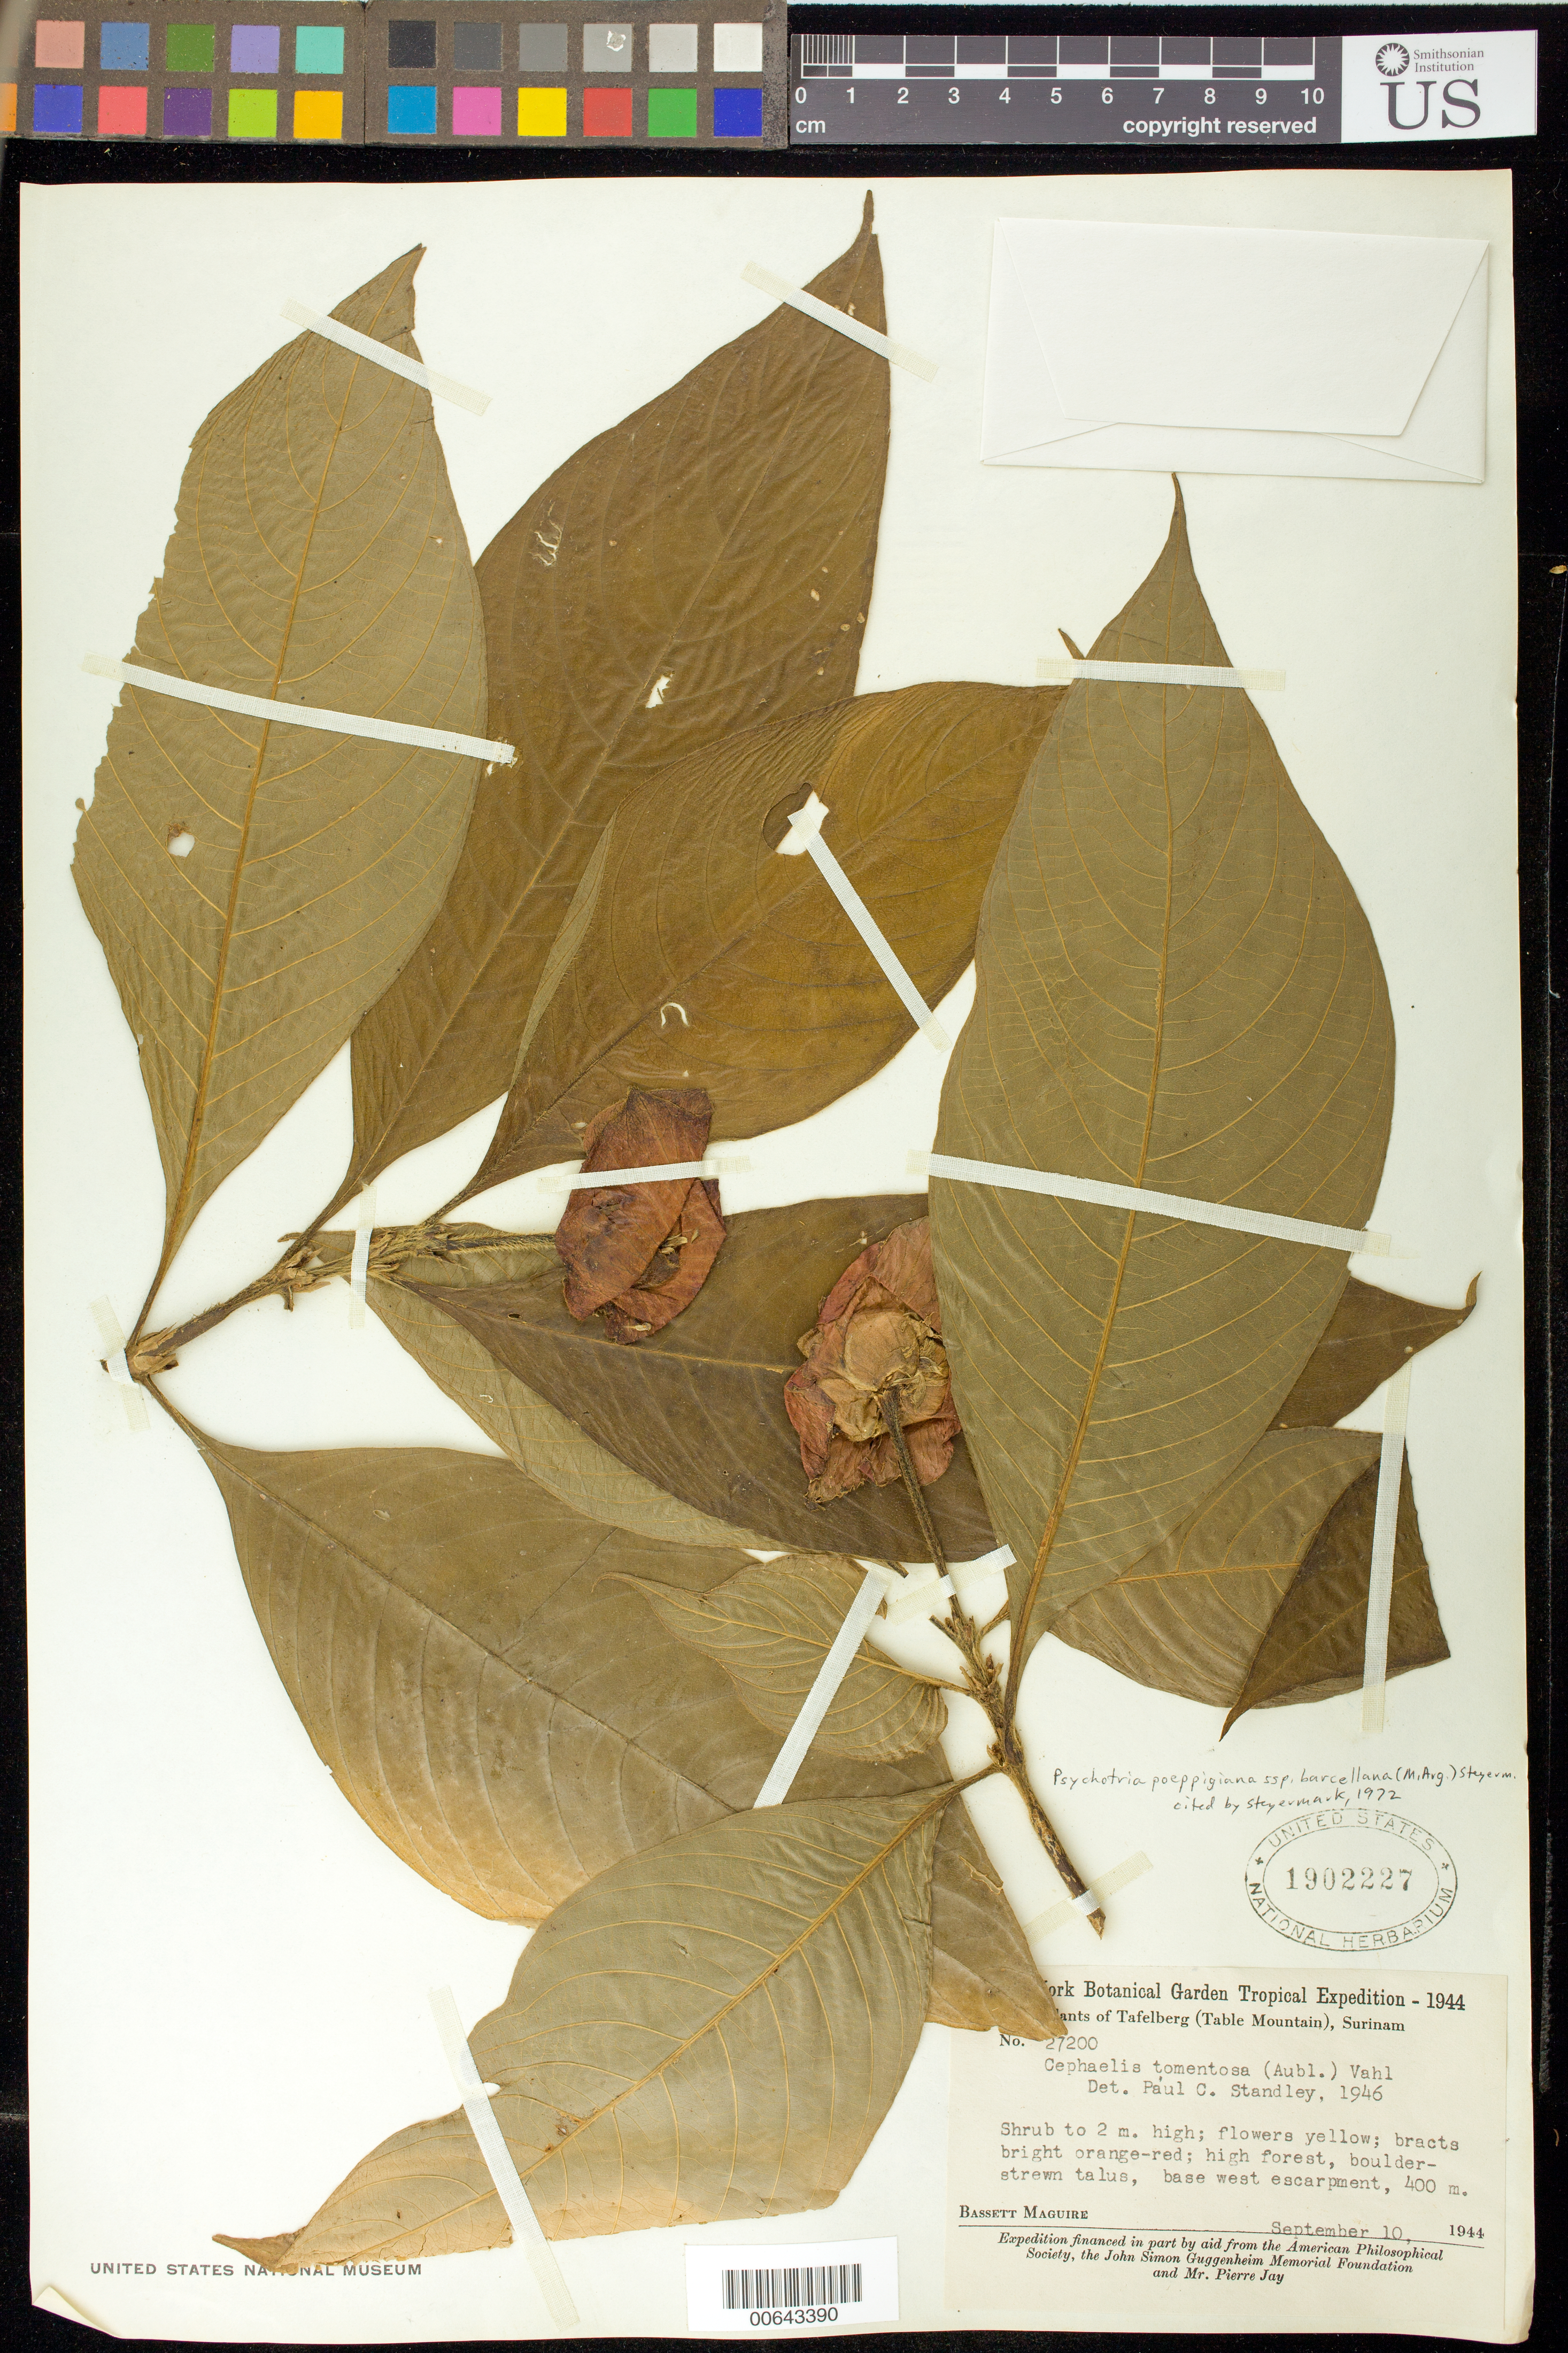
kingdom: Plantae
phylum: Tracheophyta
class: Magnoliopsida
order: Gentianales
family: Rubiaceae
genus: Palicourea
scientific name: Palicourea tomentosa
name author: (Aubl.) Borhidi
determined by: Kirkbride, J. H., Jr.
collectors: B. Maguire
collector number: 27200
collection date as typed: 10-Sep-44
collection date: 1944-09-10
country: Suriname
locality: Tafelberg (Table Mountain), W escarpment base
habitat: High forest, boulder-strewn talus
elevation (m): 400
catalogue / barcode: US 1902227